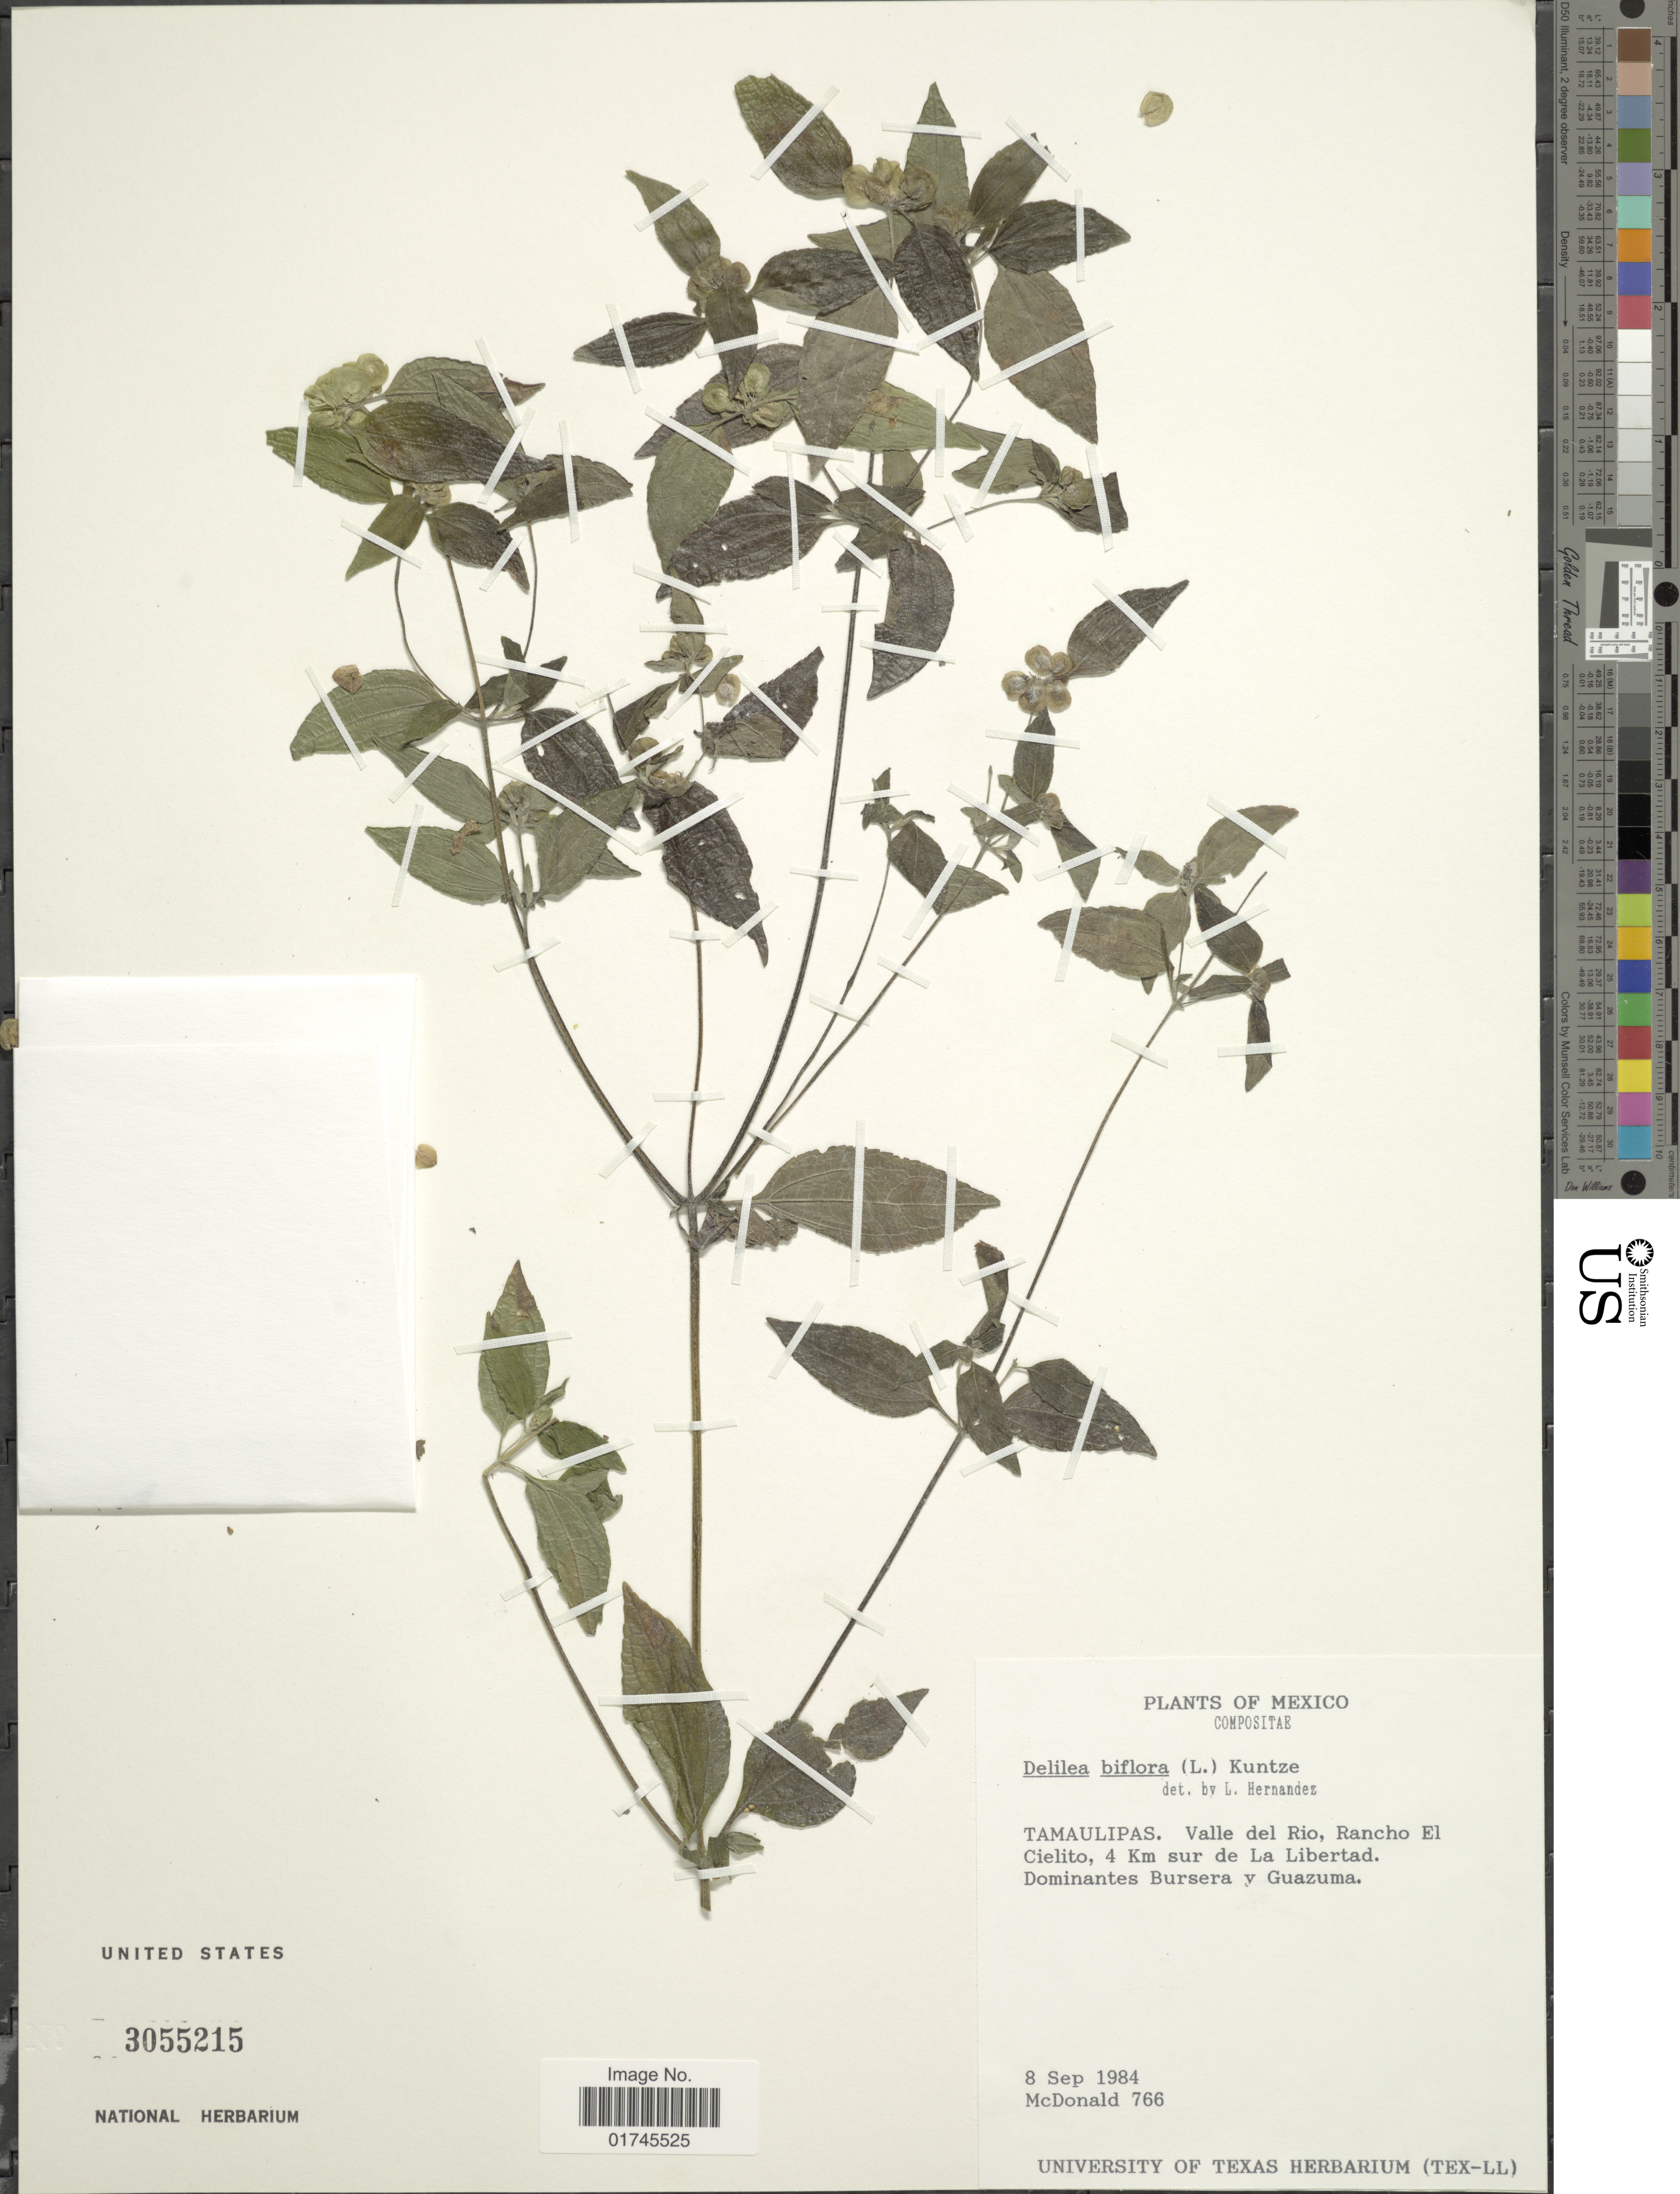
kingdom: Plantae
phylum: Tracheophyta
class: Magnoliopsida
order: Asterales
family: Asteraceae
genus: Delilia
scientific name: Delilia biflora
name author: (L.) Kuntze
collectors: -. McDonald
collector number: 766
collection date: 1984-09-08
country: Mexico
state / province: Tamaulipas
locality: Valle del Rio, Rancho EL Cielito, 4 Km sur de La Libertad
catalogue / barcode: US 3055215